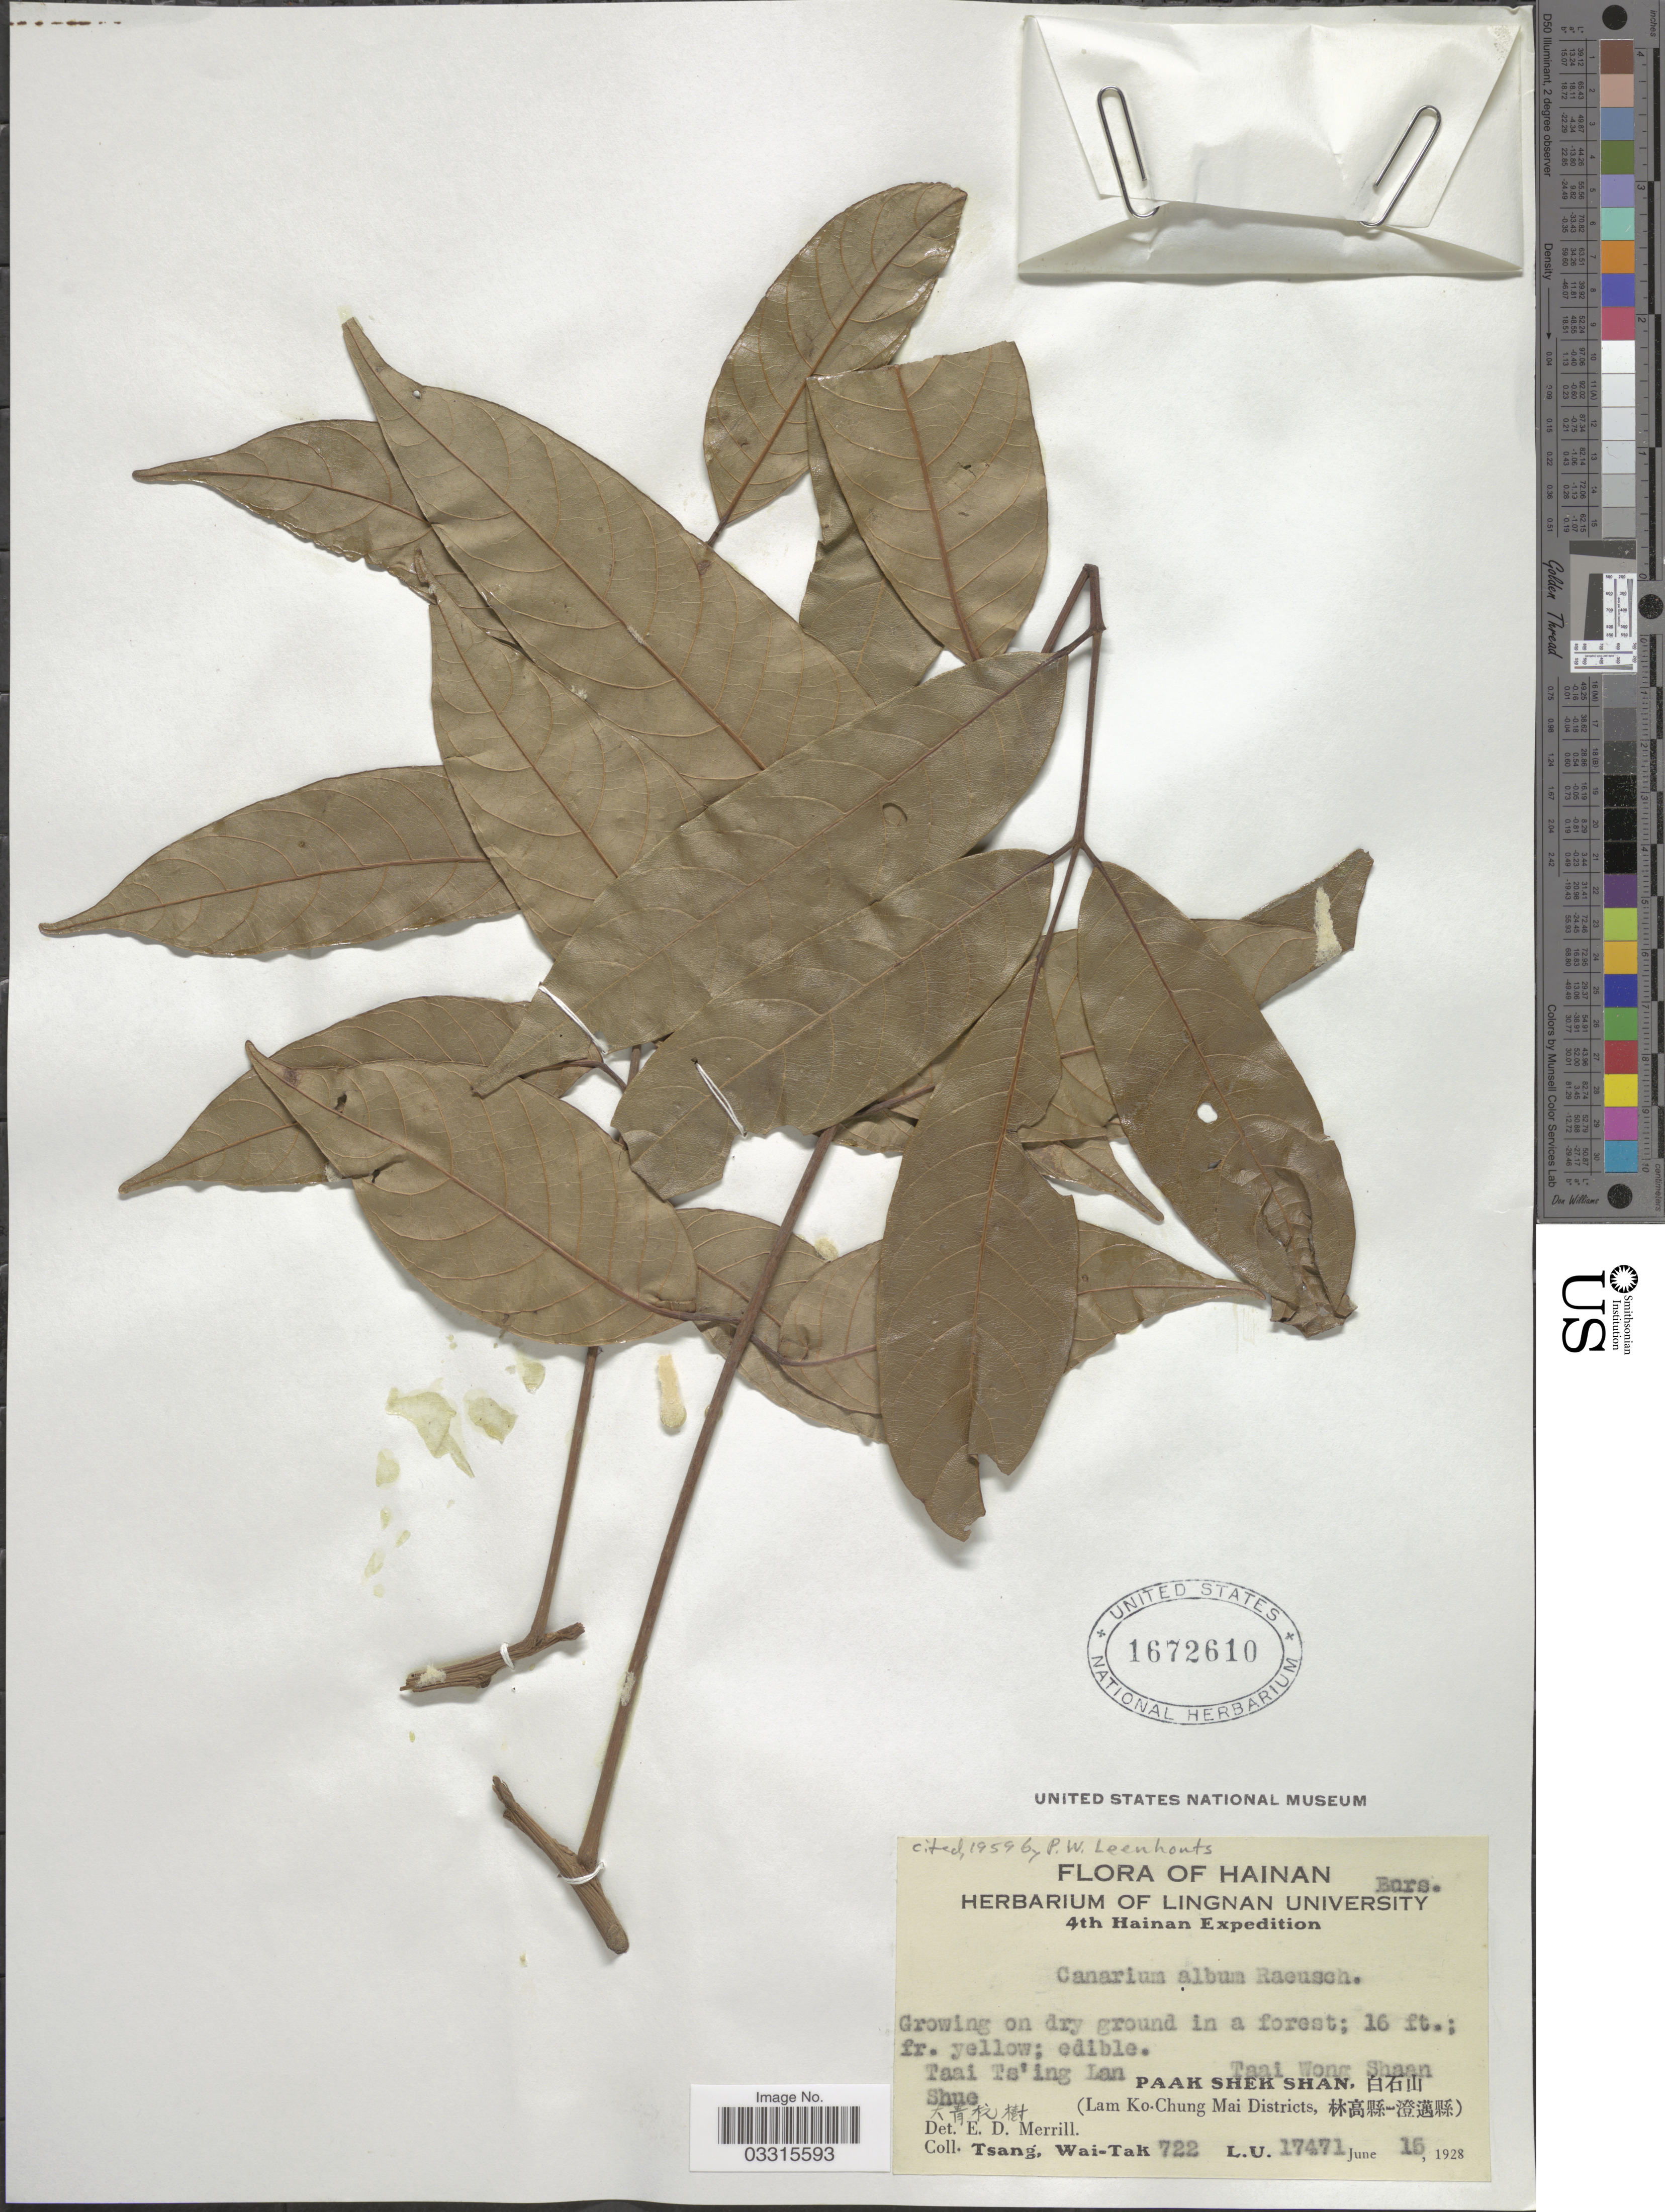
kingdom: Plantae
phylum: Tracheophyta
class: Magnoliopsida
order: Sapindales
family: Burseraceae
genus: Canarium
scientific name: Canarium album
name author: Leenh.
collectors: W. T. Tsang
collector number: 722L.U.17471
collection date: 1928-06-15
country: China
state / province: Hainan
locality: Taai Wong Shaan Paak Shek Shan, (Lam Ko-Chung Mai Districts.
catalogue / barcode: US 1672610